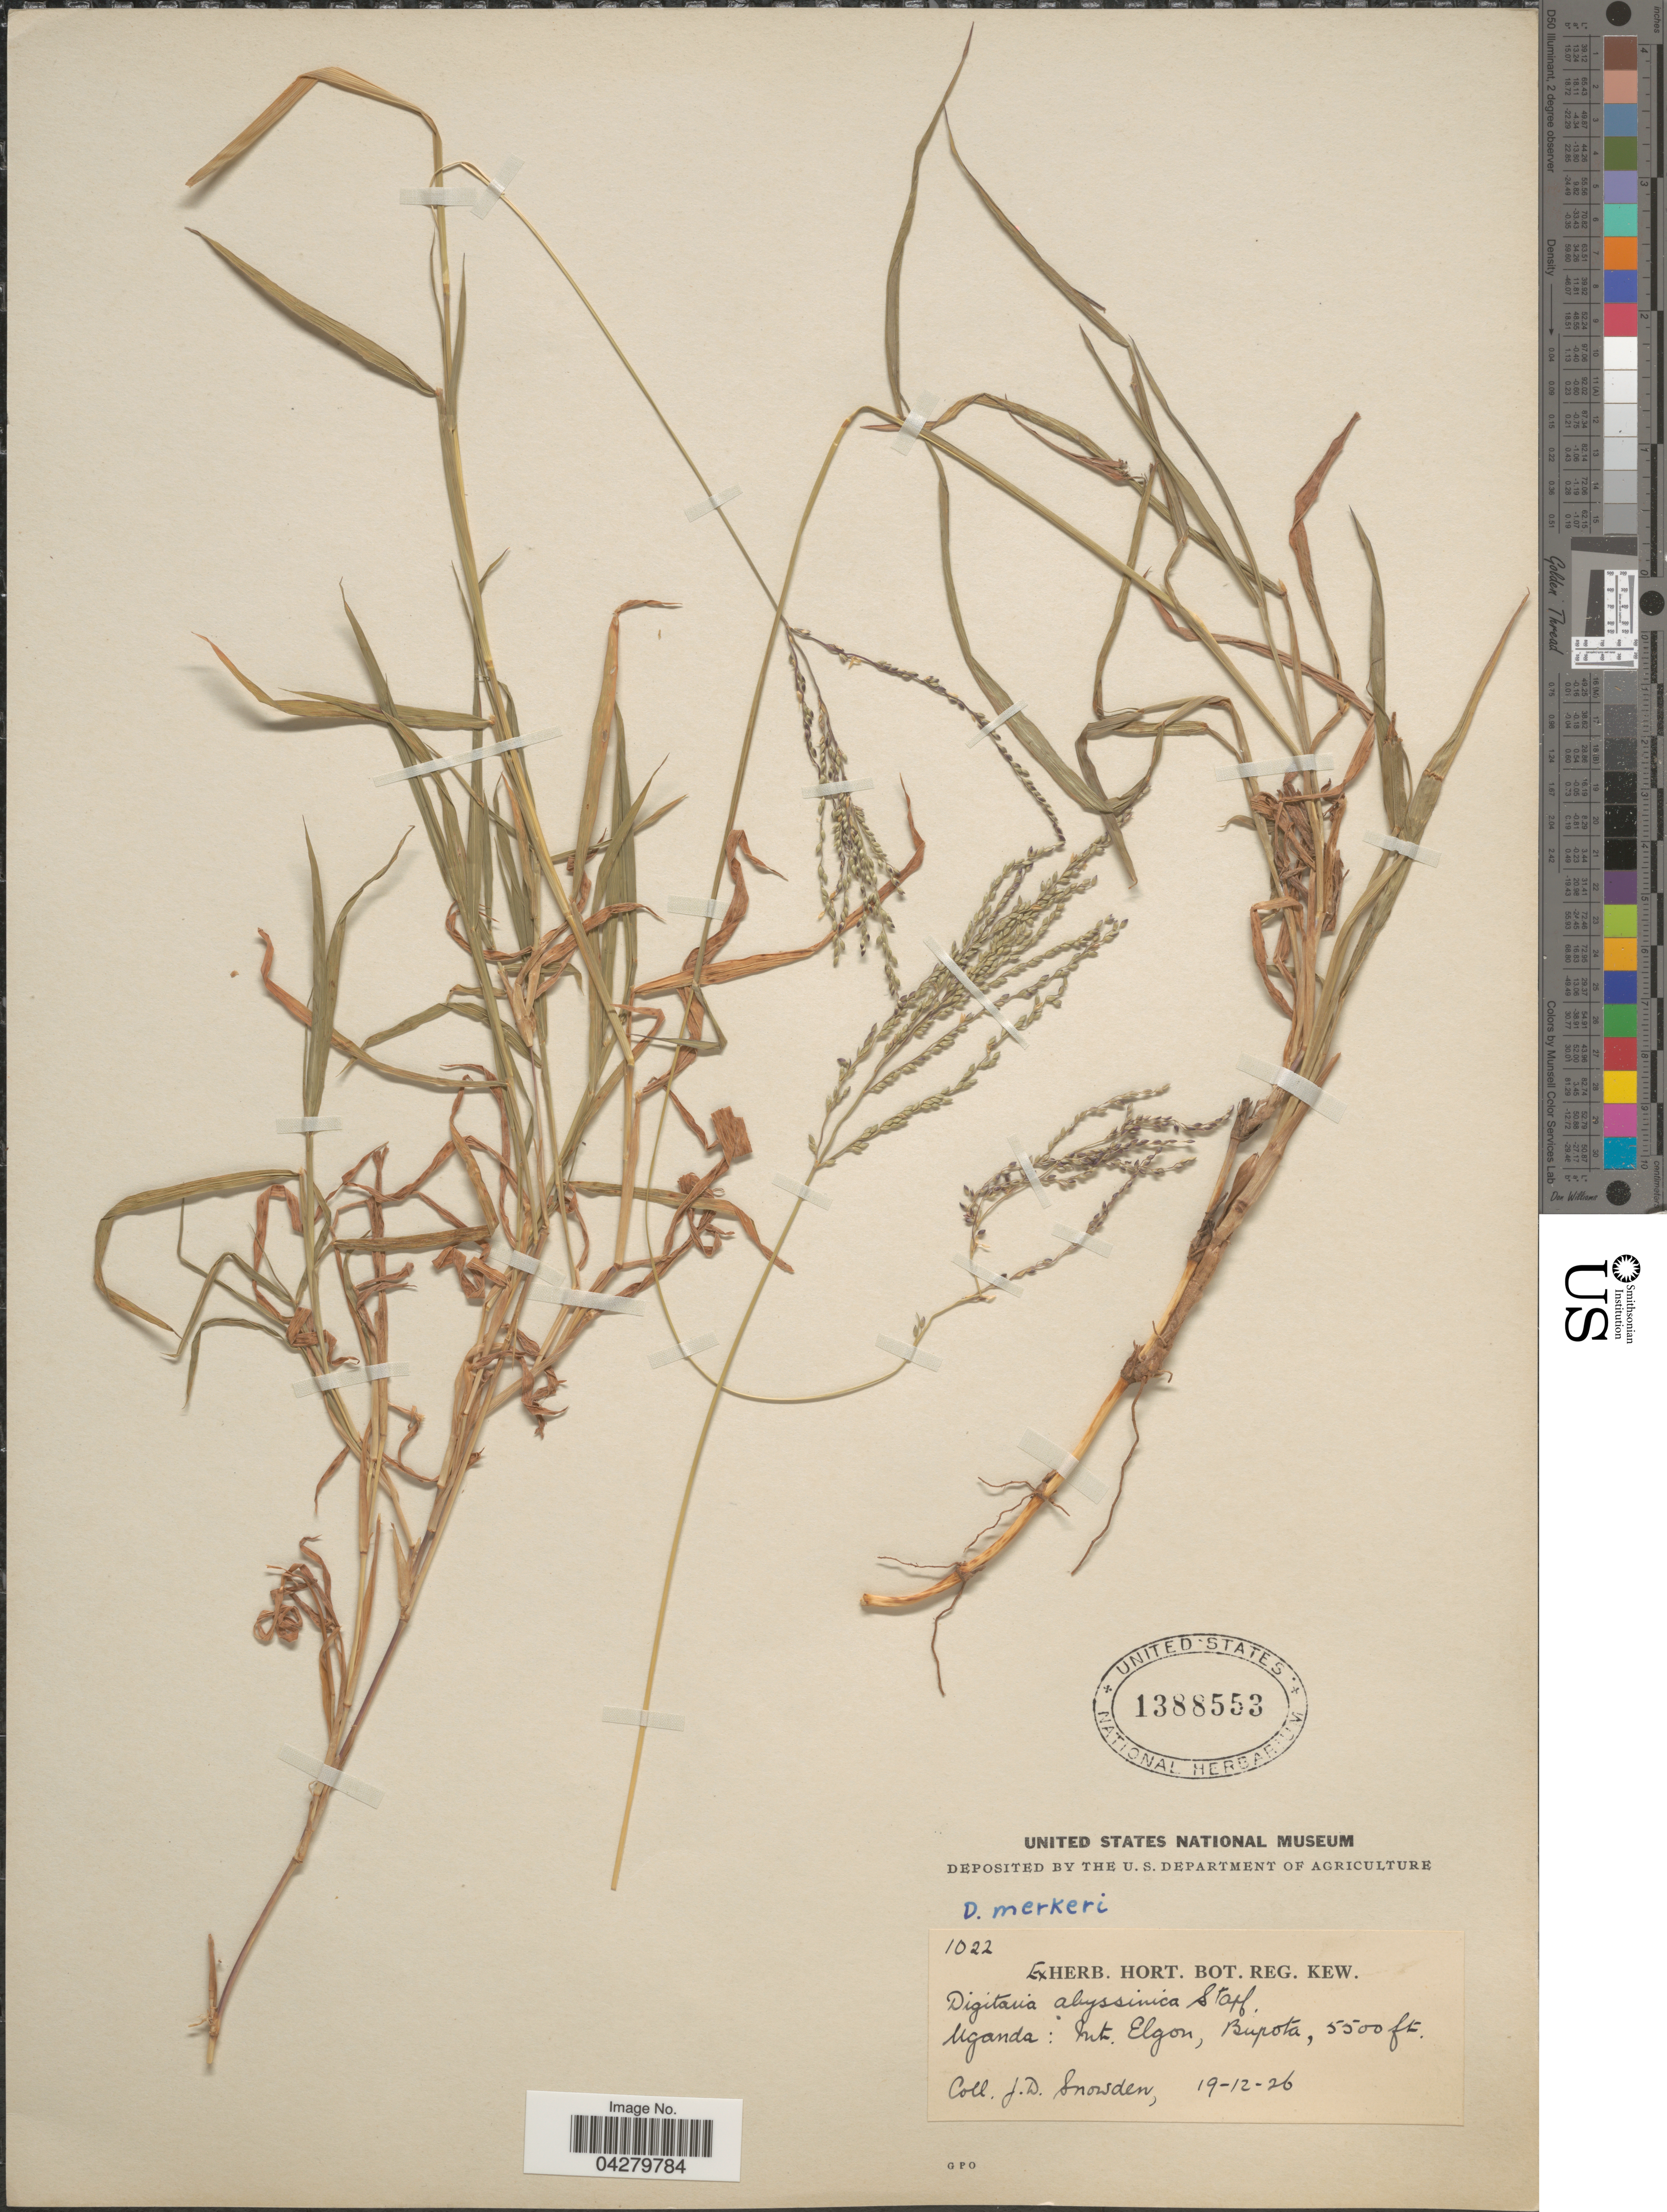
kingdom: Plantae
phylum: Tracheophyta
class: Liliopsida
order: Poales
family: Poaceae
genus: Digitaria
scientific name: Digitaria abyssinica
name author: (Hochst. ex Rich.) Stapf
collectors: J. Snowden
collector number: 1022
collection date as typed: Transcribed d/m/y: 19/12/26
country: Uganda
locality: Mt. Elgon, Bupota.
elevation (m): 1676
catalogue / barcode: US 1388553